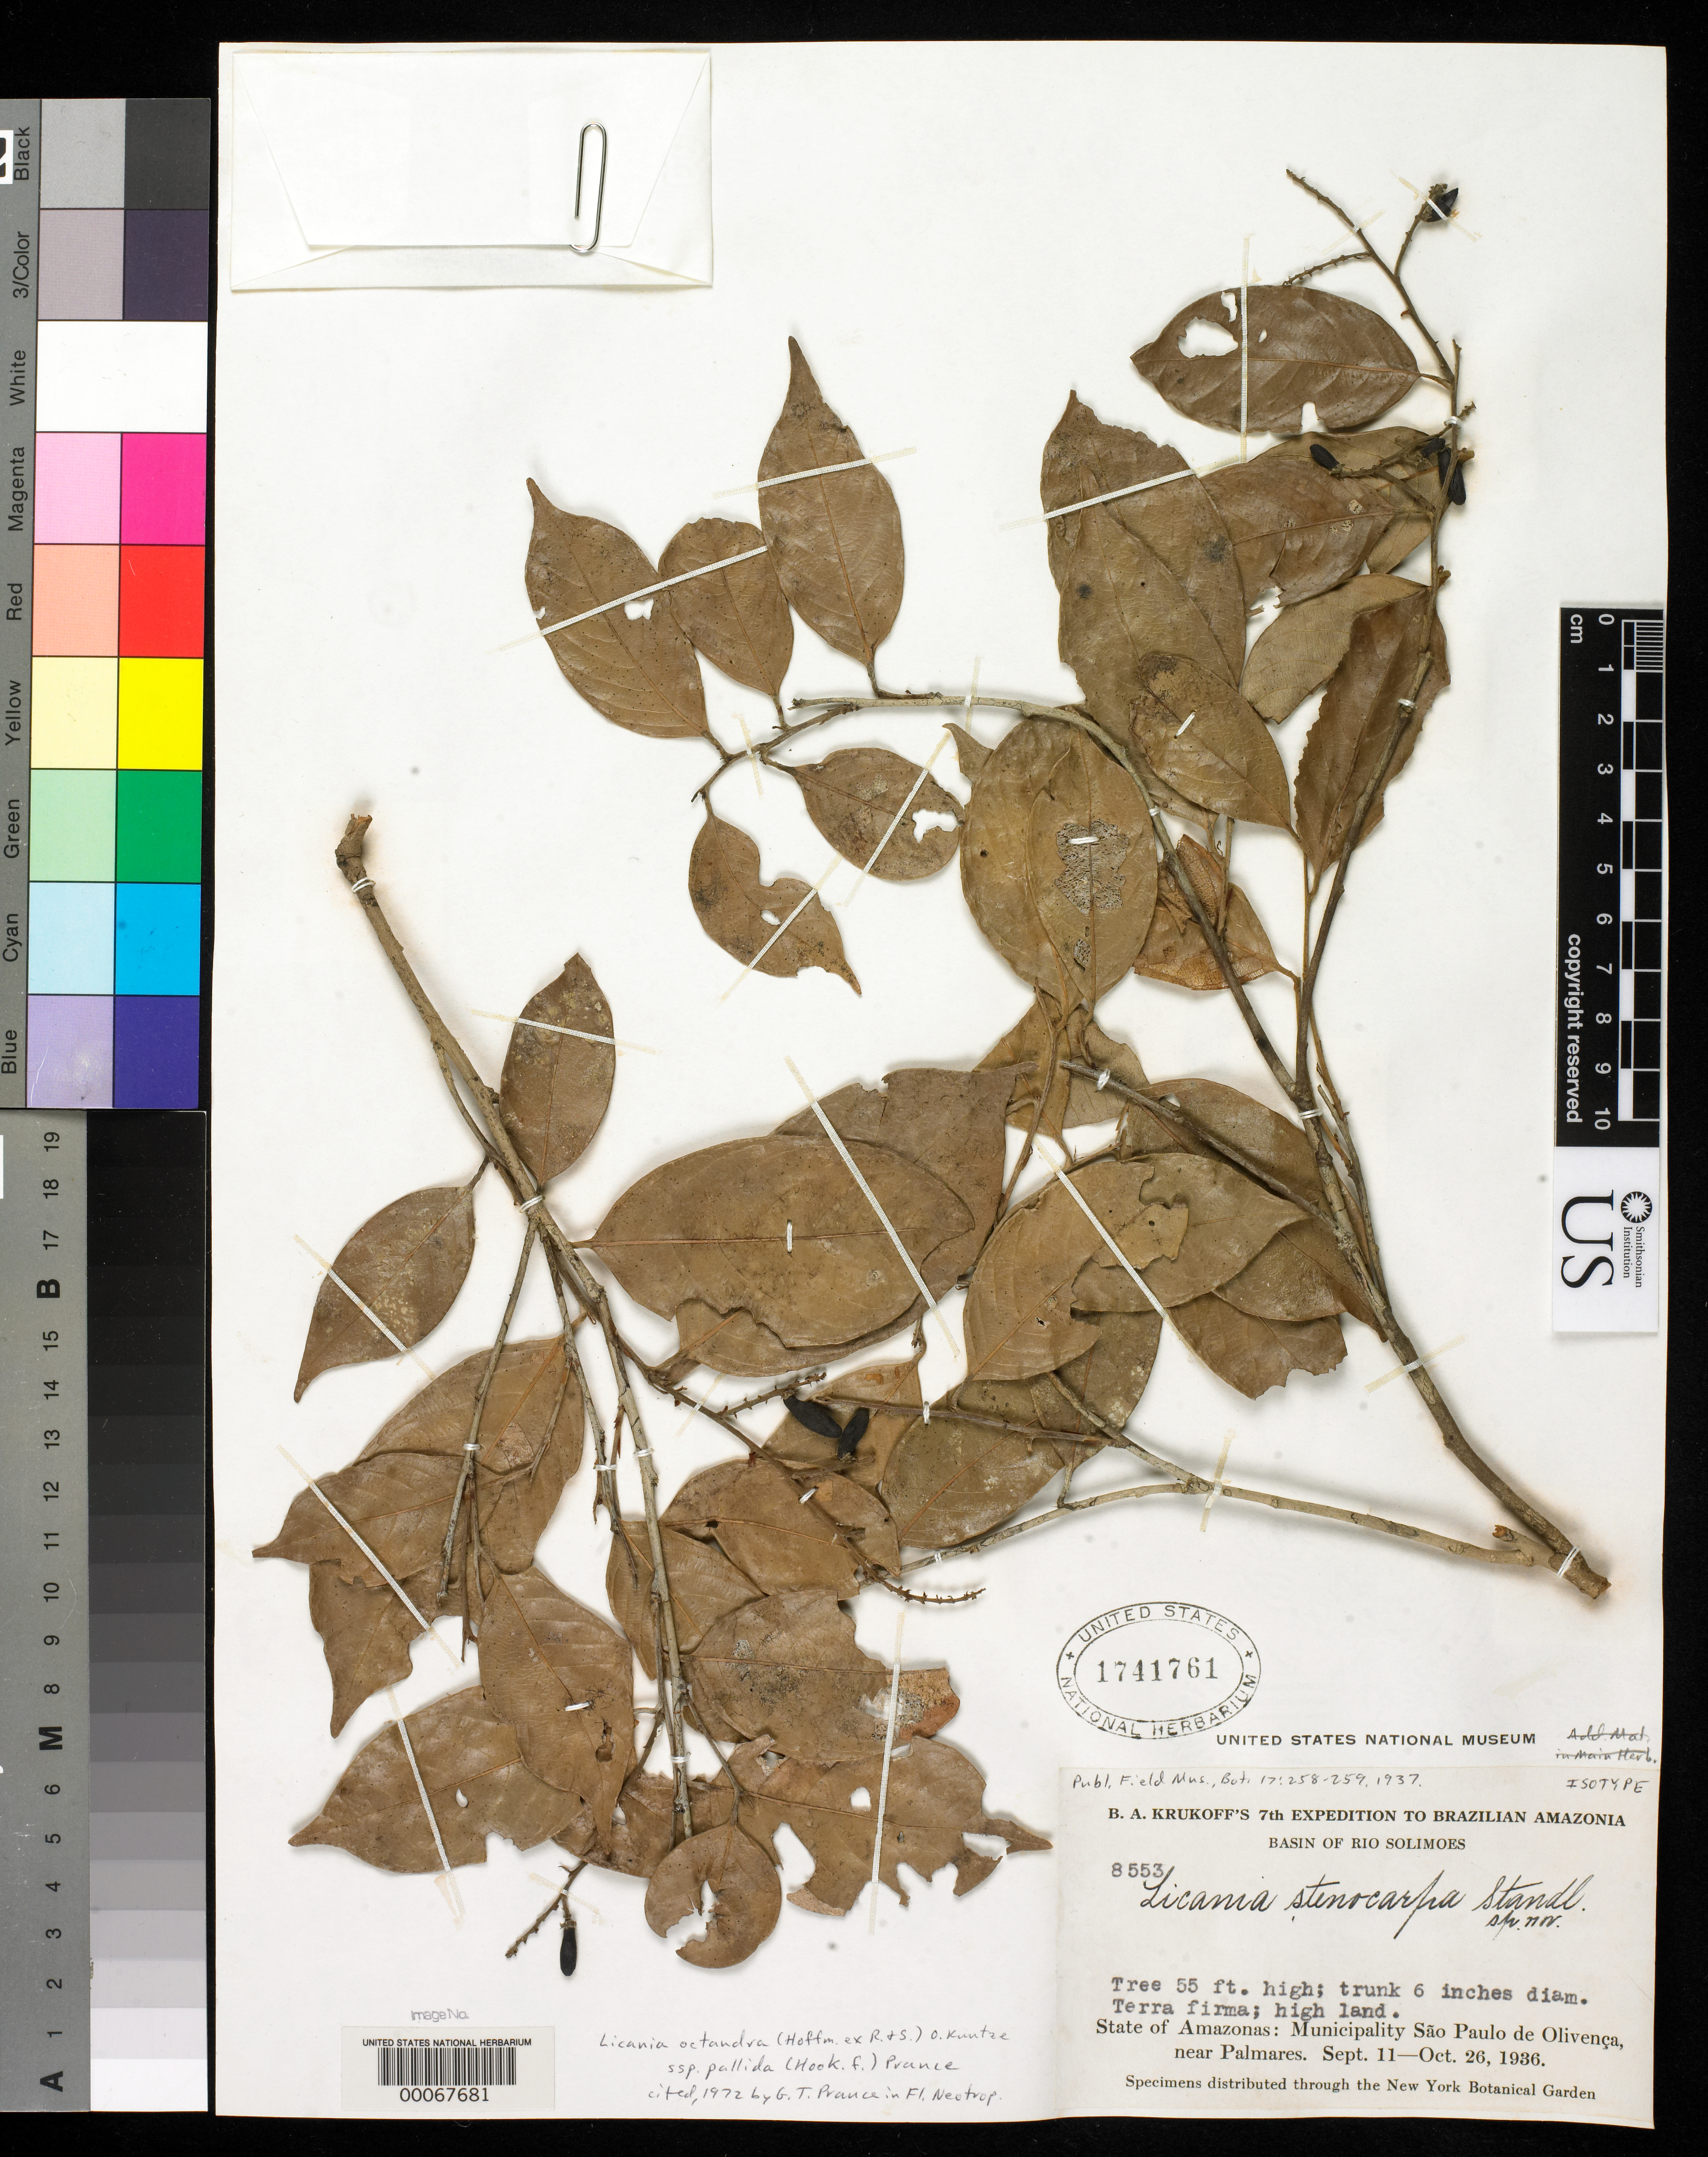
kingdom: Plantae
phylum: Tracheophyta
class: Magnoliopsida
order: Malpighiales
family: Chrysobalanaceae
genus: Licania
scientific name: Licania stenocarpa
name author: Standl.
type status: Isotype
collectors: B. A. Krukoff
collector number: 8553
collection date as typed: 11 Sep 1936 to 26 Oct 1936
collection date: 1936-09-11/1936-10-26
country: Brazil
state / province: Amazonas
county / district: São Paulo de Olivença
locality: Near Palmares.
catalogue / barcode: US 1741761